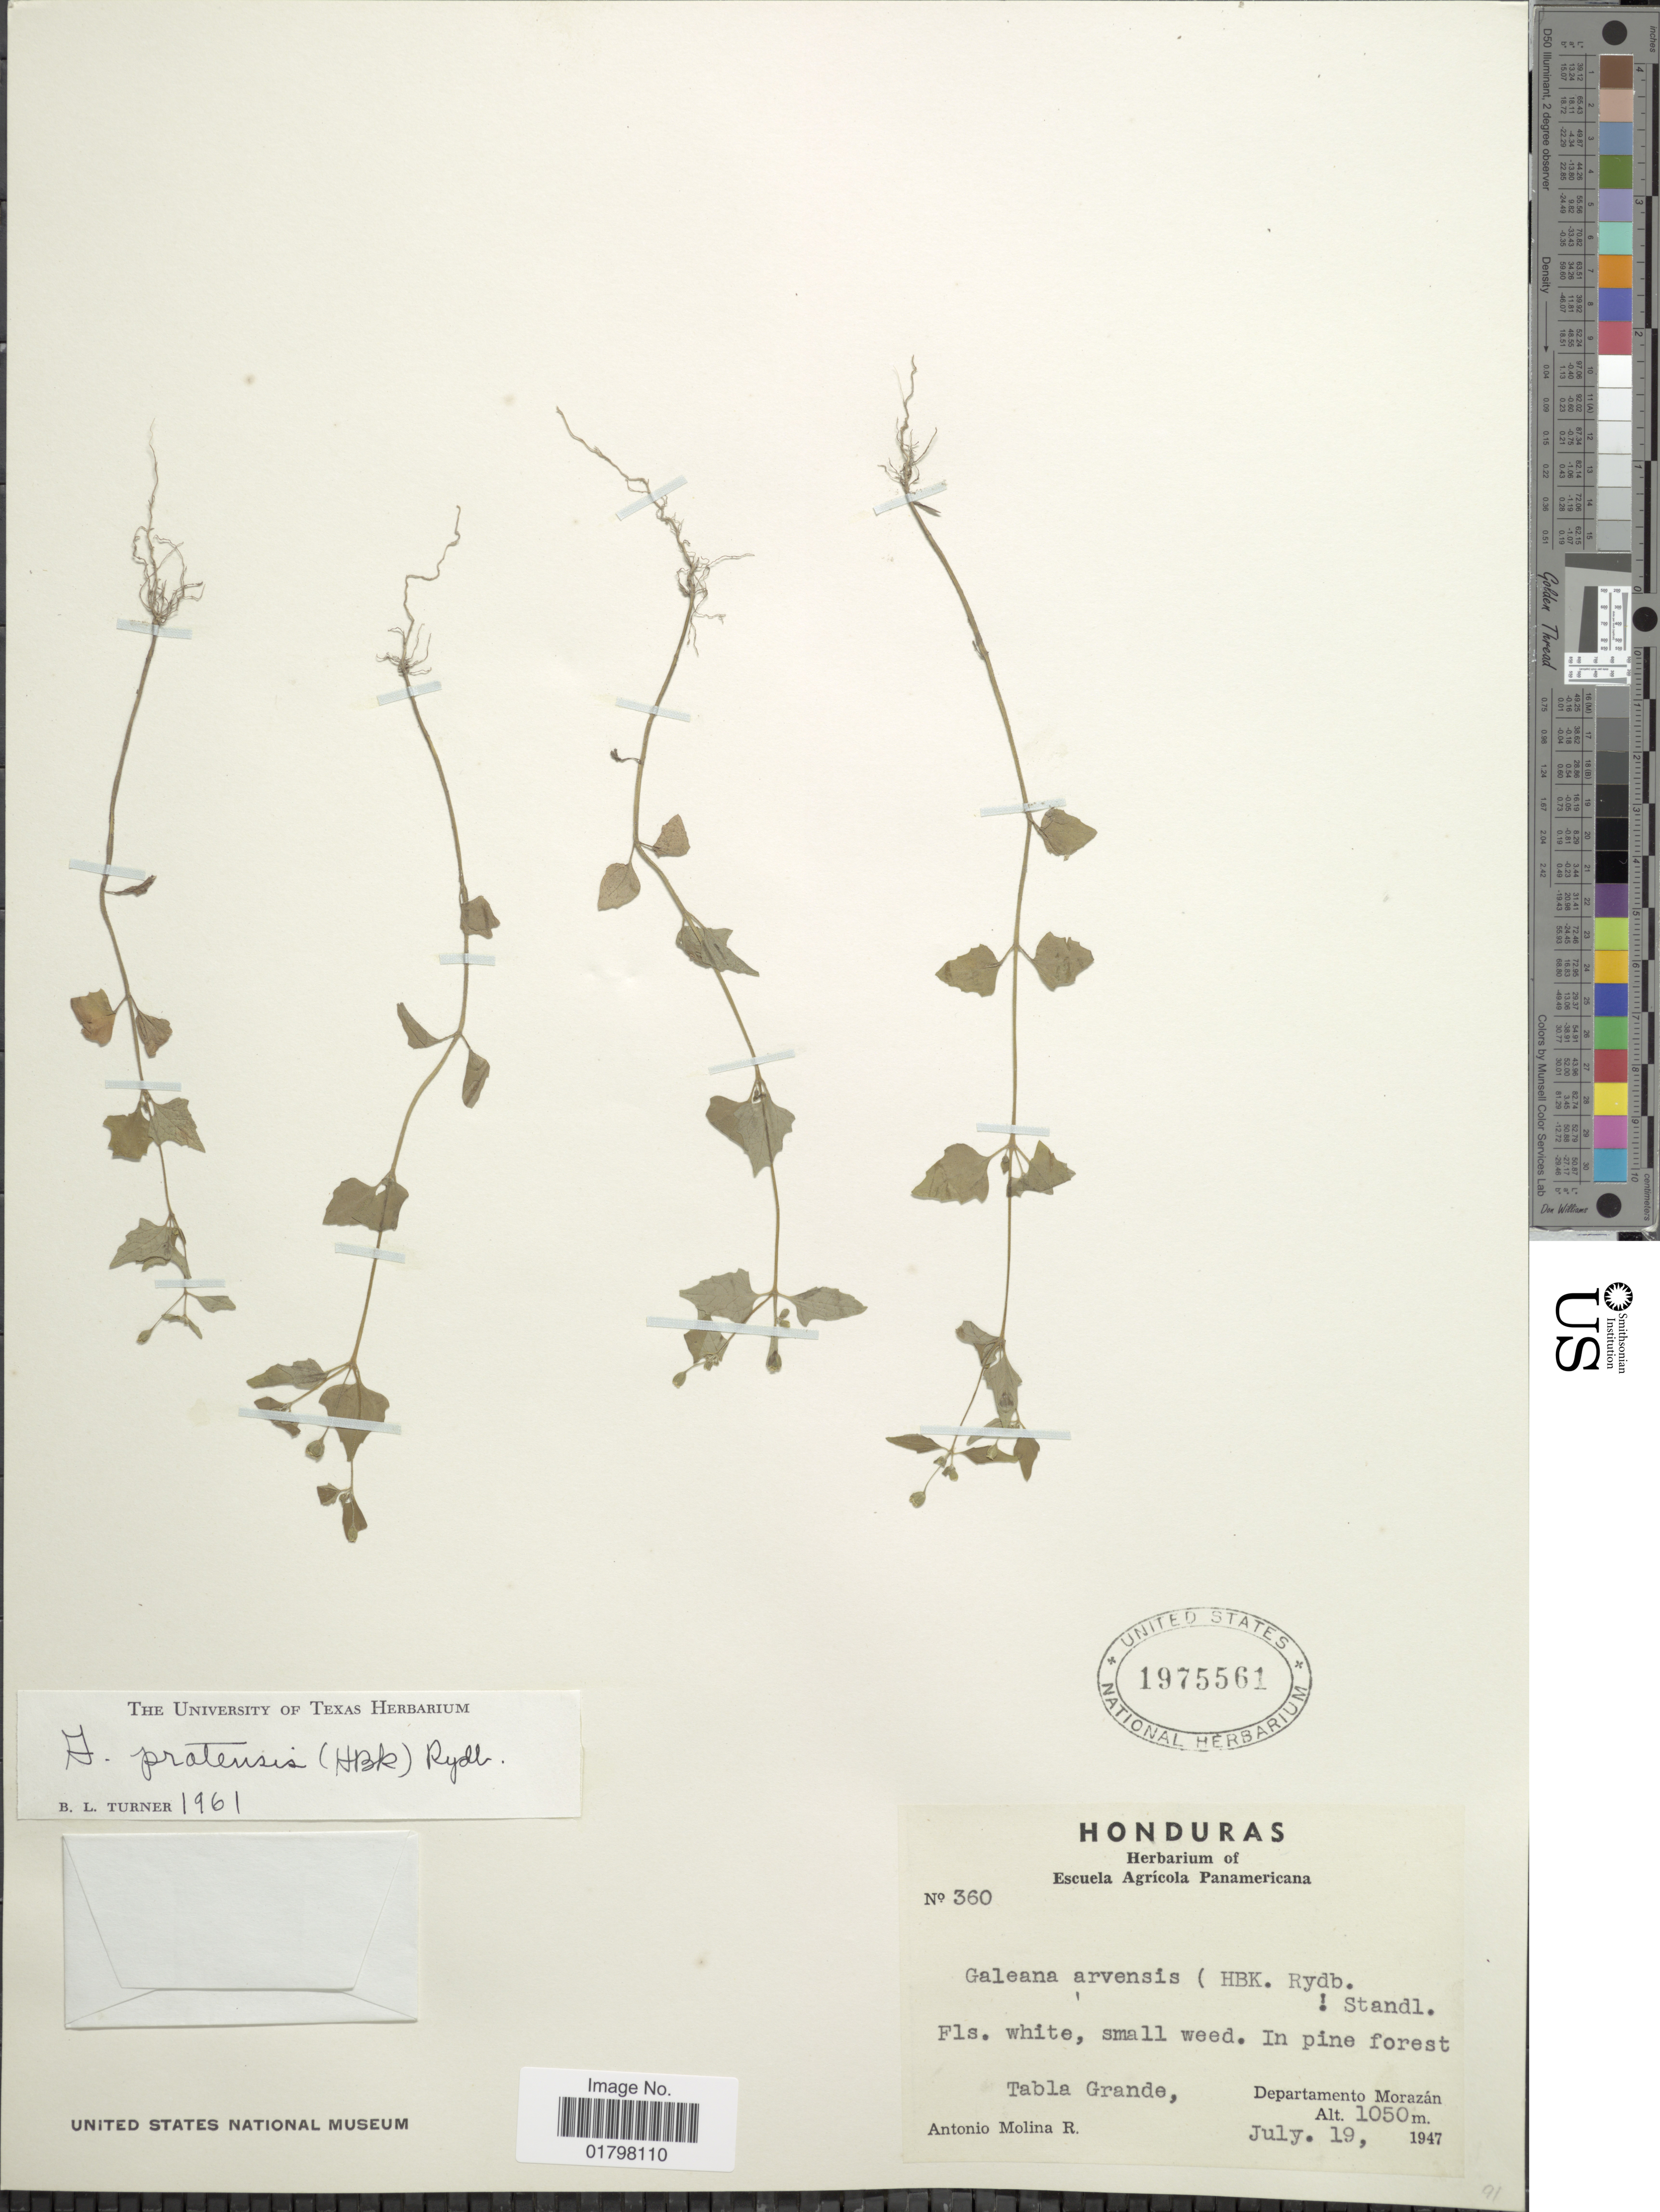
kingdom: Plantae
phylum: Tracheophyta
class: Magnoliopsida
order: Asterales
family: Asteraceae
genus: Galeana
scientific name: Galeana pratensis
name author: (Kunth) Rydb.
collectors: A. Molina R.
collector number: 360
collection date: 1947-07-19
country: Honduras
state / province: Fco. Morazán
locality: In pine forest Tabla Grande, Departamento Morazán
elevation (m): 1050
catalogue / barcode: US 1975561